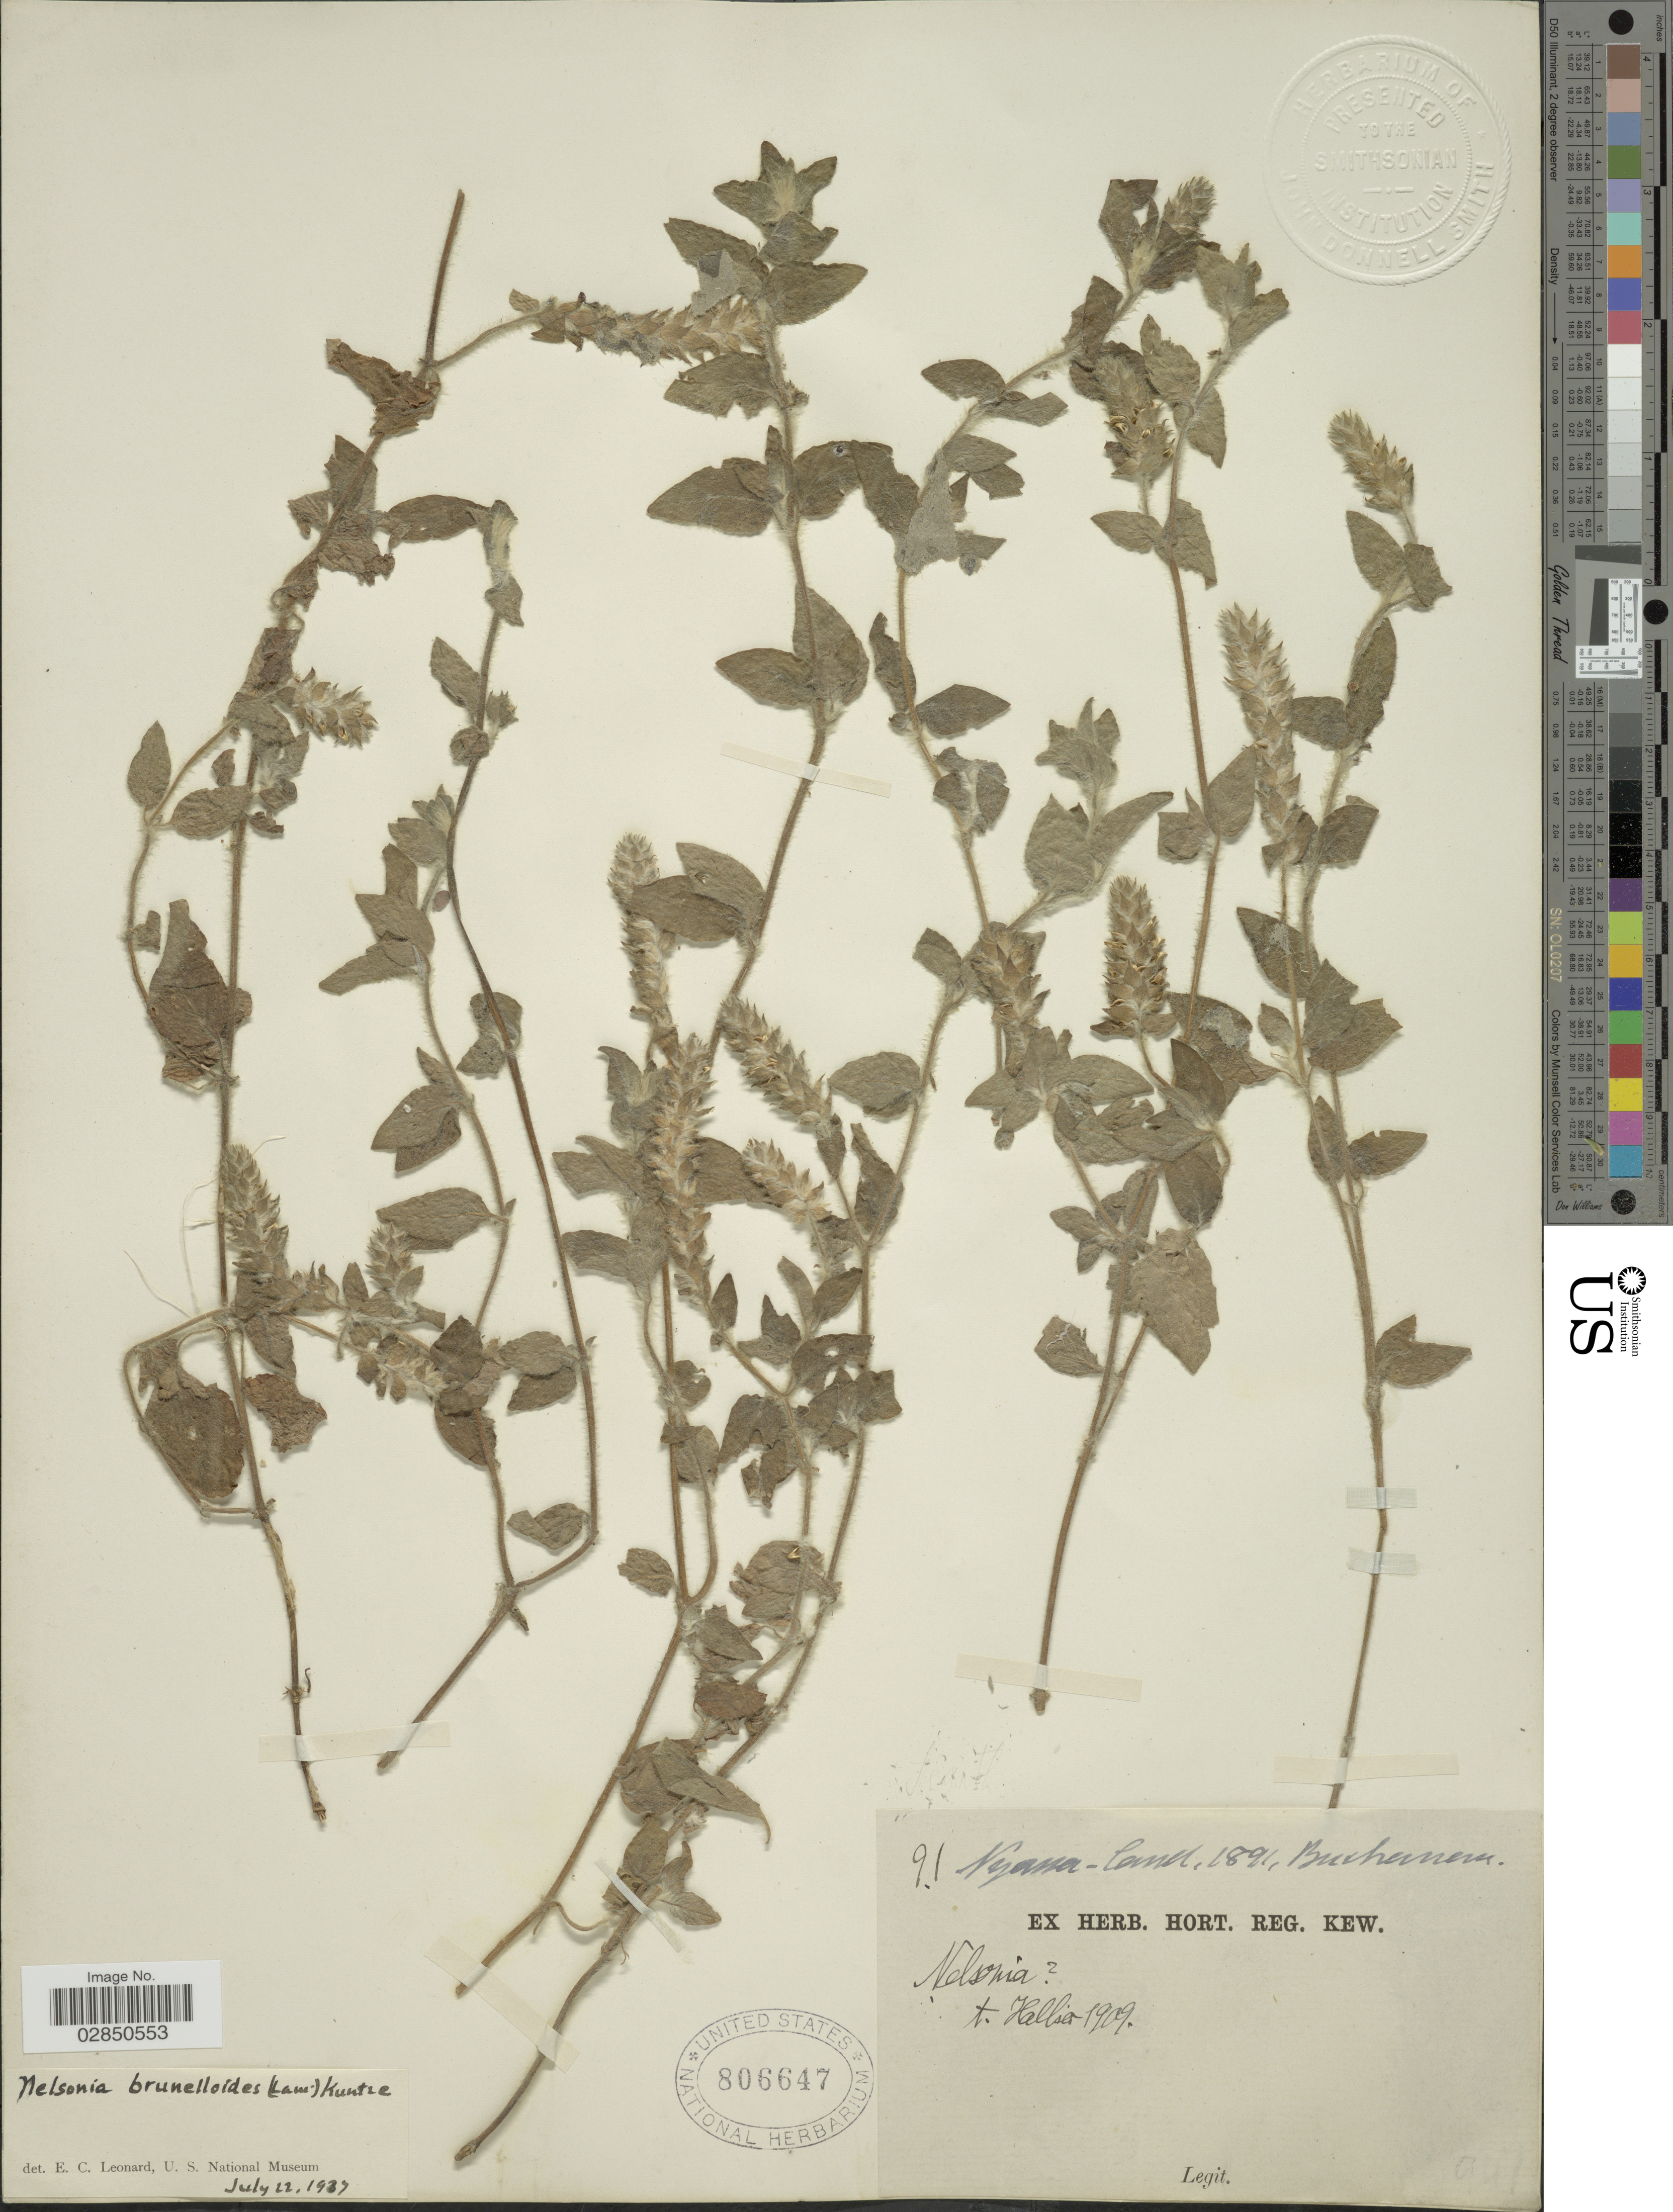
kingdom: Plantae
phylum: Tracheophyta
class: Magnoliopsida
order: Lamiales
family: Acanthaceae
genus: Nelsonia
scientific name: Nelsonia canescens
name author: (Lam.) Spreng.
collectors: -. Buchanan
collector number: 91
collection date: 1891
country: Malawi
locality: Nyassa-land.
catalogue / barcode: US 806647